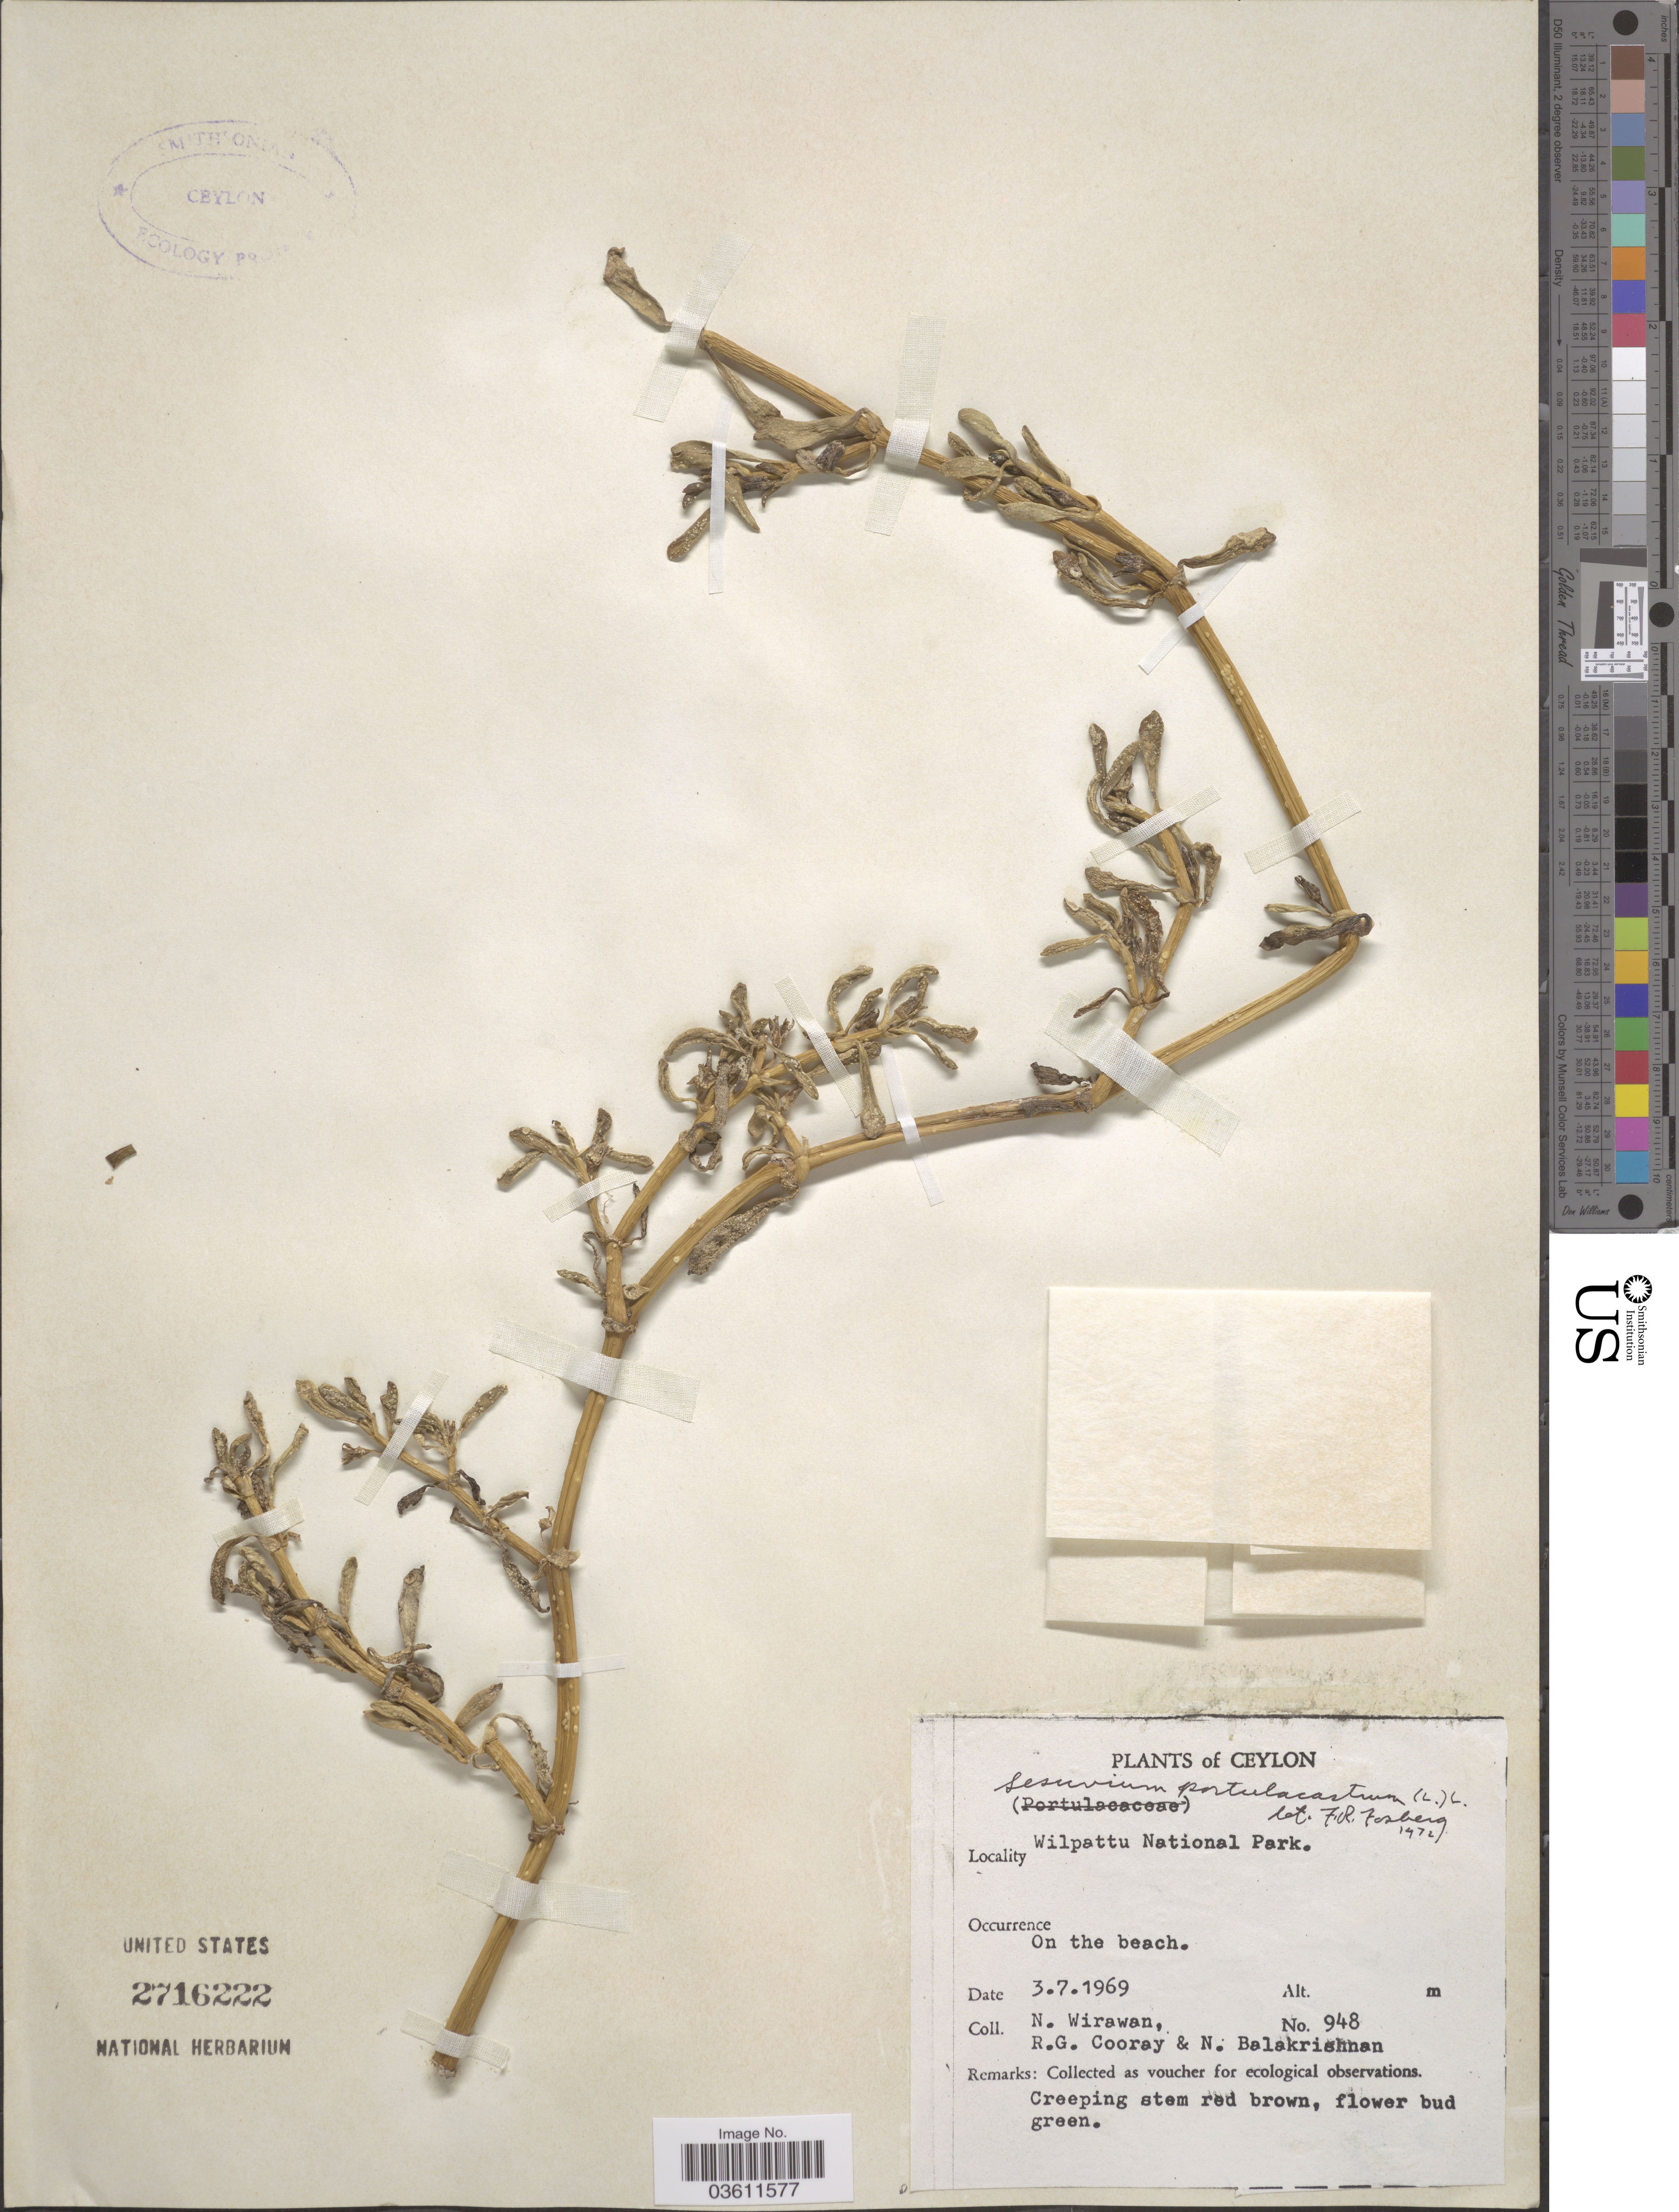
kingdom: Plantae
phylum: Tracheophyta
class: Magnoliopsida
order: Caryophyllales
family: Aizoaceae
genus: Sesuvium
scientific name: Sesuvium portulacastrum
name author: (L.) L.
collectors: N. Wirawan, R. Cooray & N. Balakrishnan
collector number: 948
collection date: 1969-07-03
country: Sri Lanka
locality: Ceylon. Wilpattu National Park.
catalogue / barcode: US 2716222